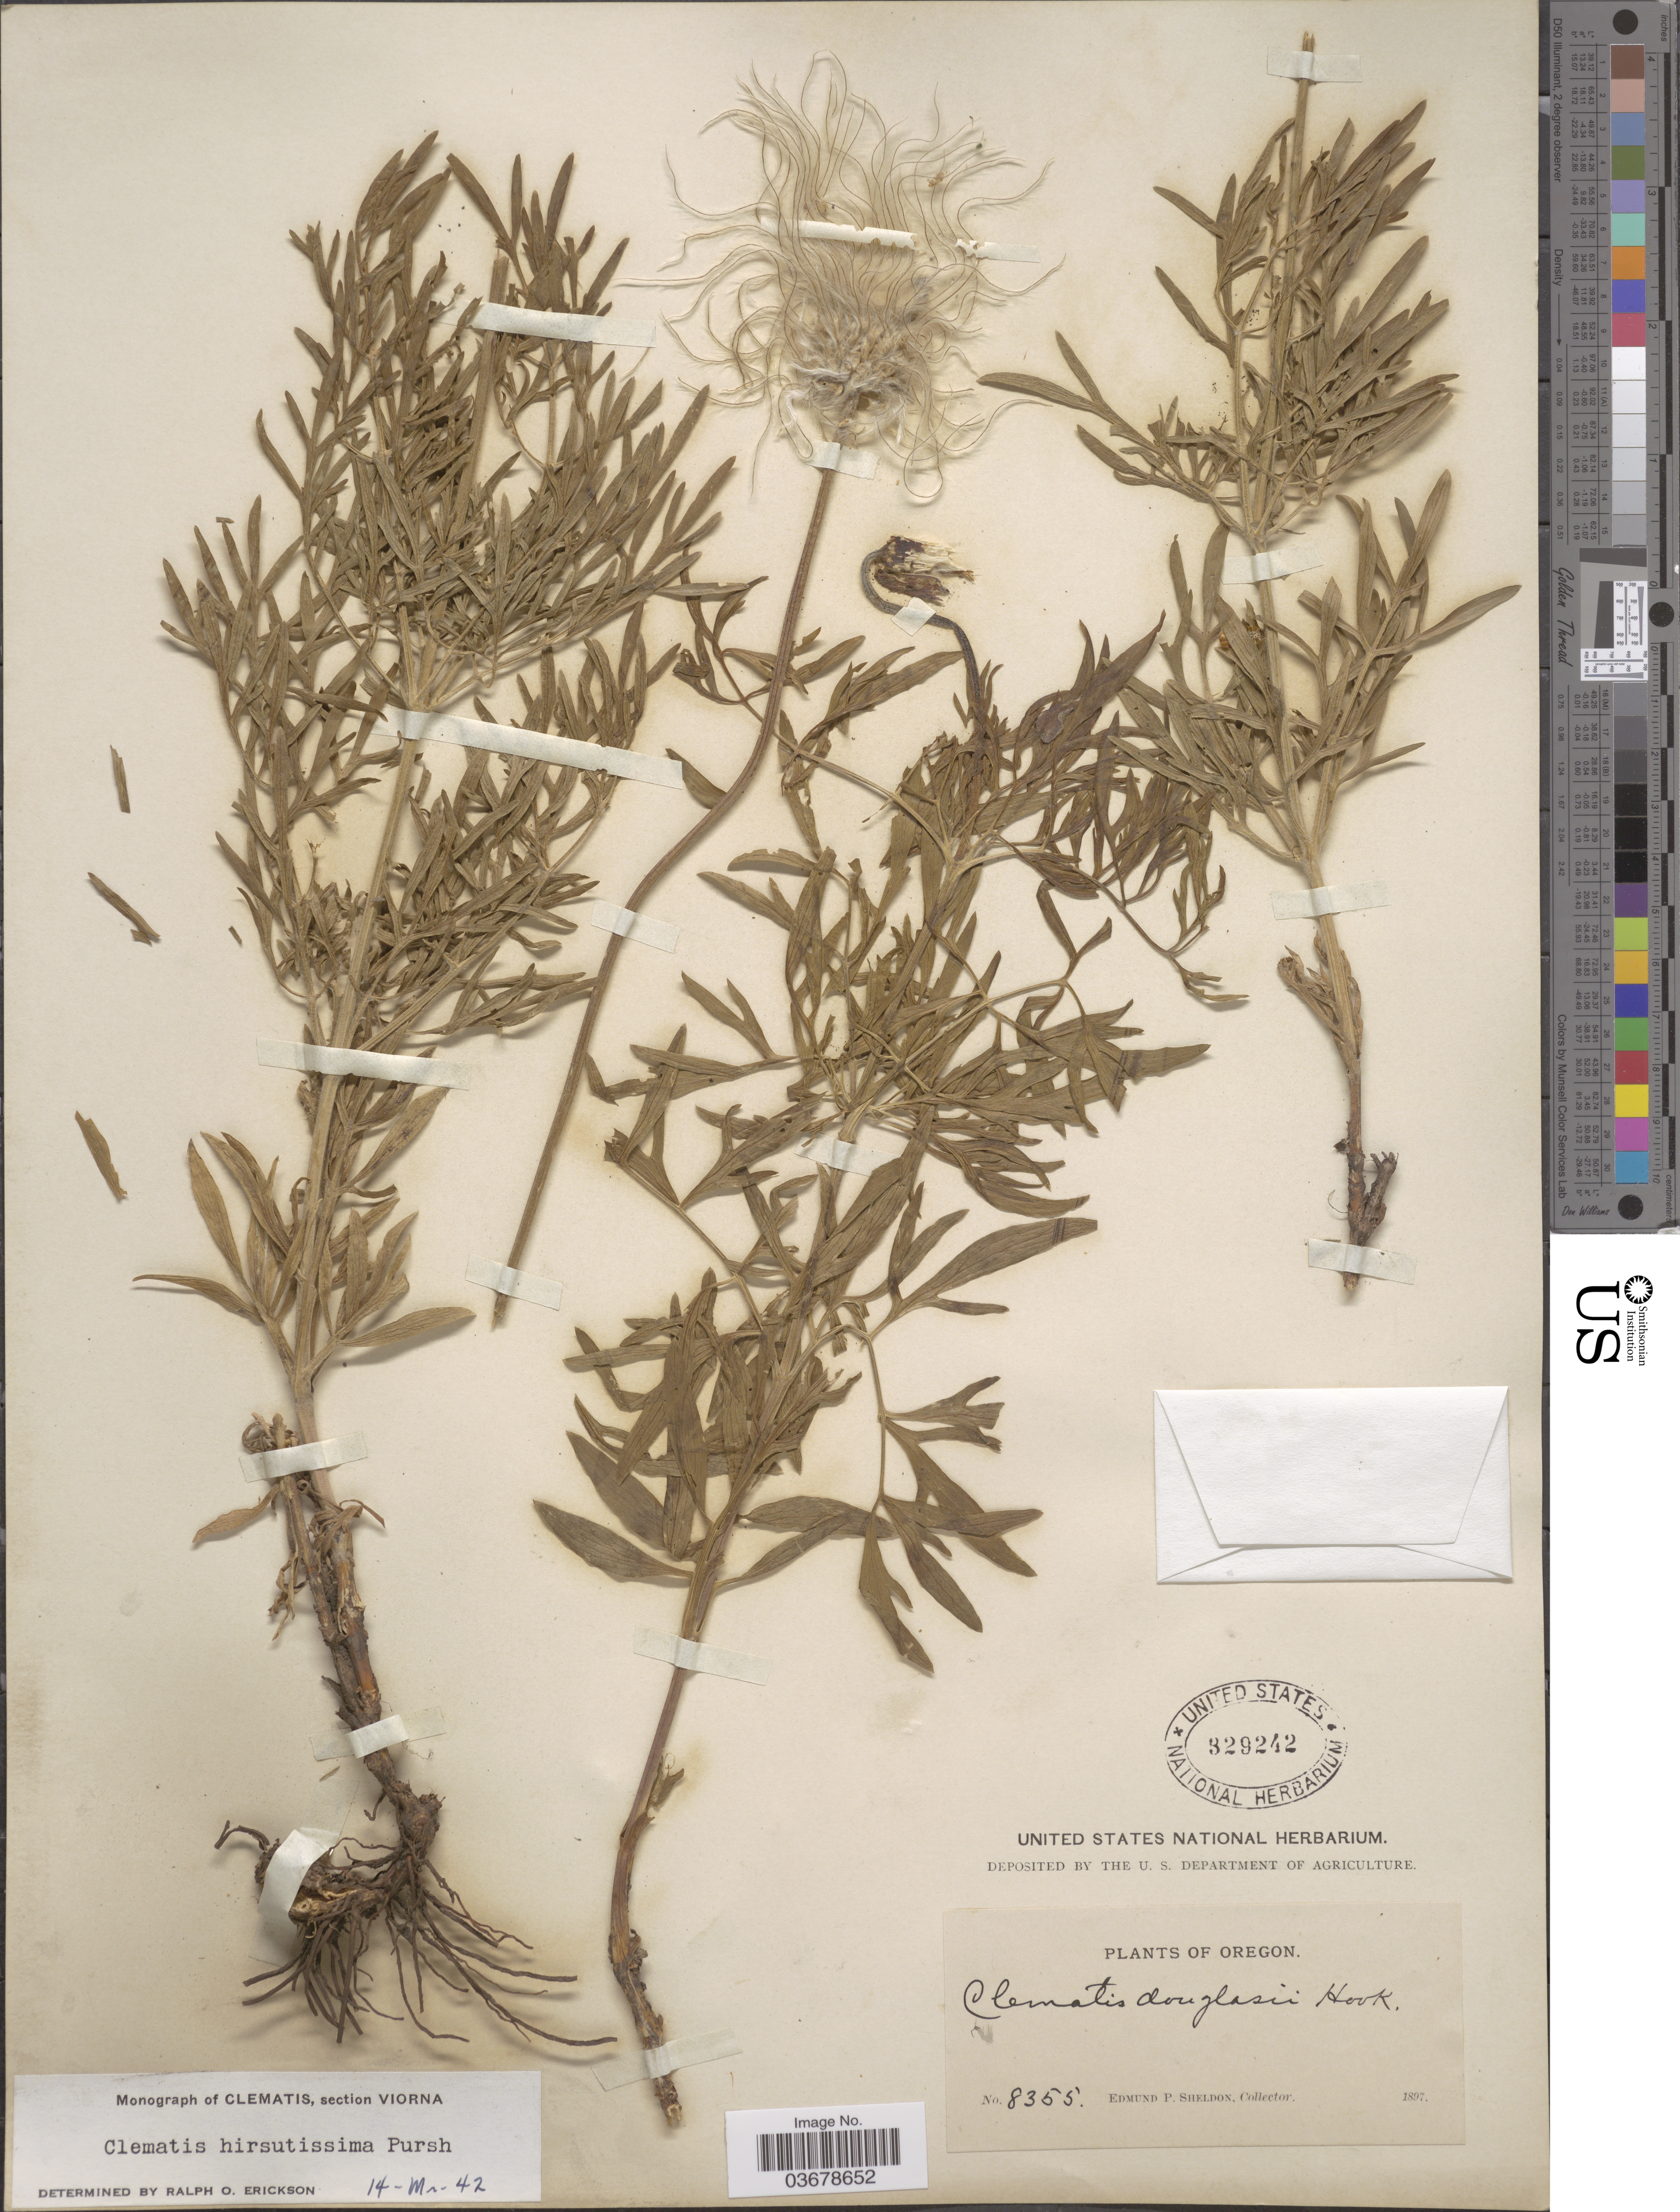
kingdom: Plantae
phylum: Tracheophyta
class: Magnoliopsida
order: Ranunculales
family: Ranunculaceae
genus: Clematis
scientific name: Clematis viorna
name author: L.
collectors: E. P. Sheldon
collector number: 8355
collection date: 1897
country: United States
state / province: Oregon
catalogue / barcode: US 329242